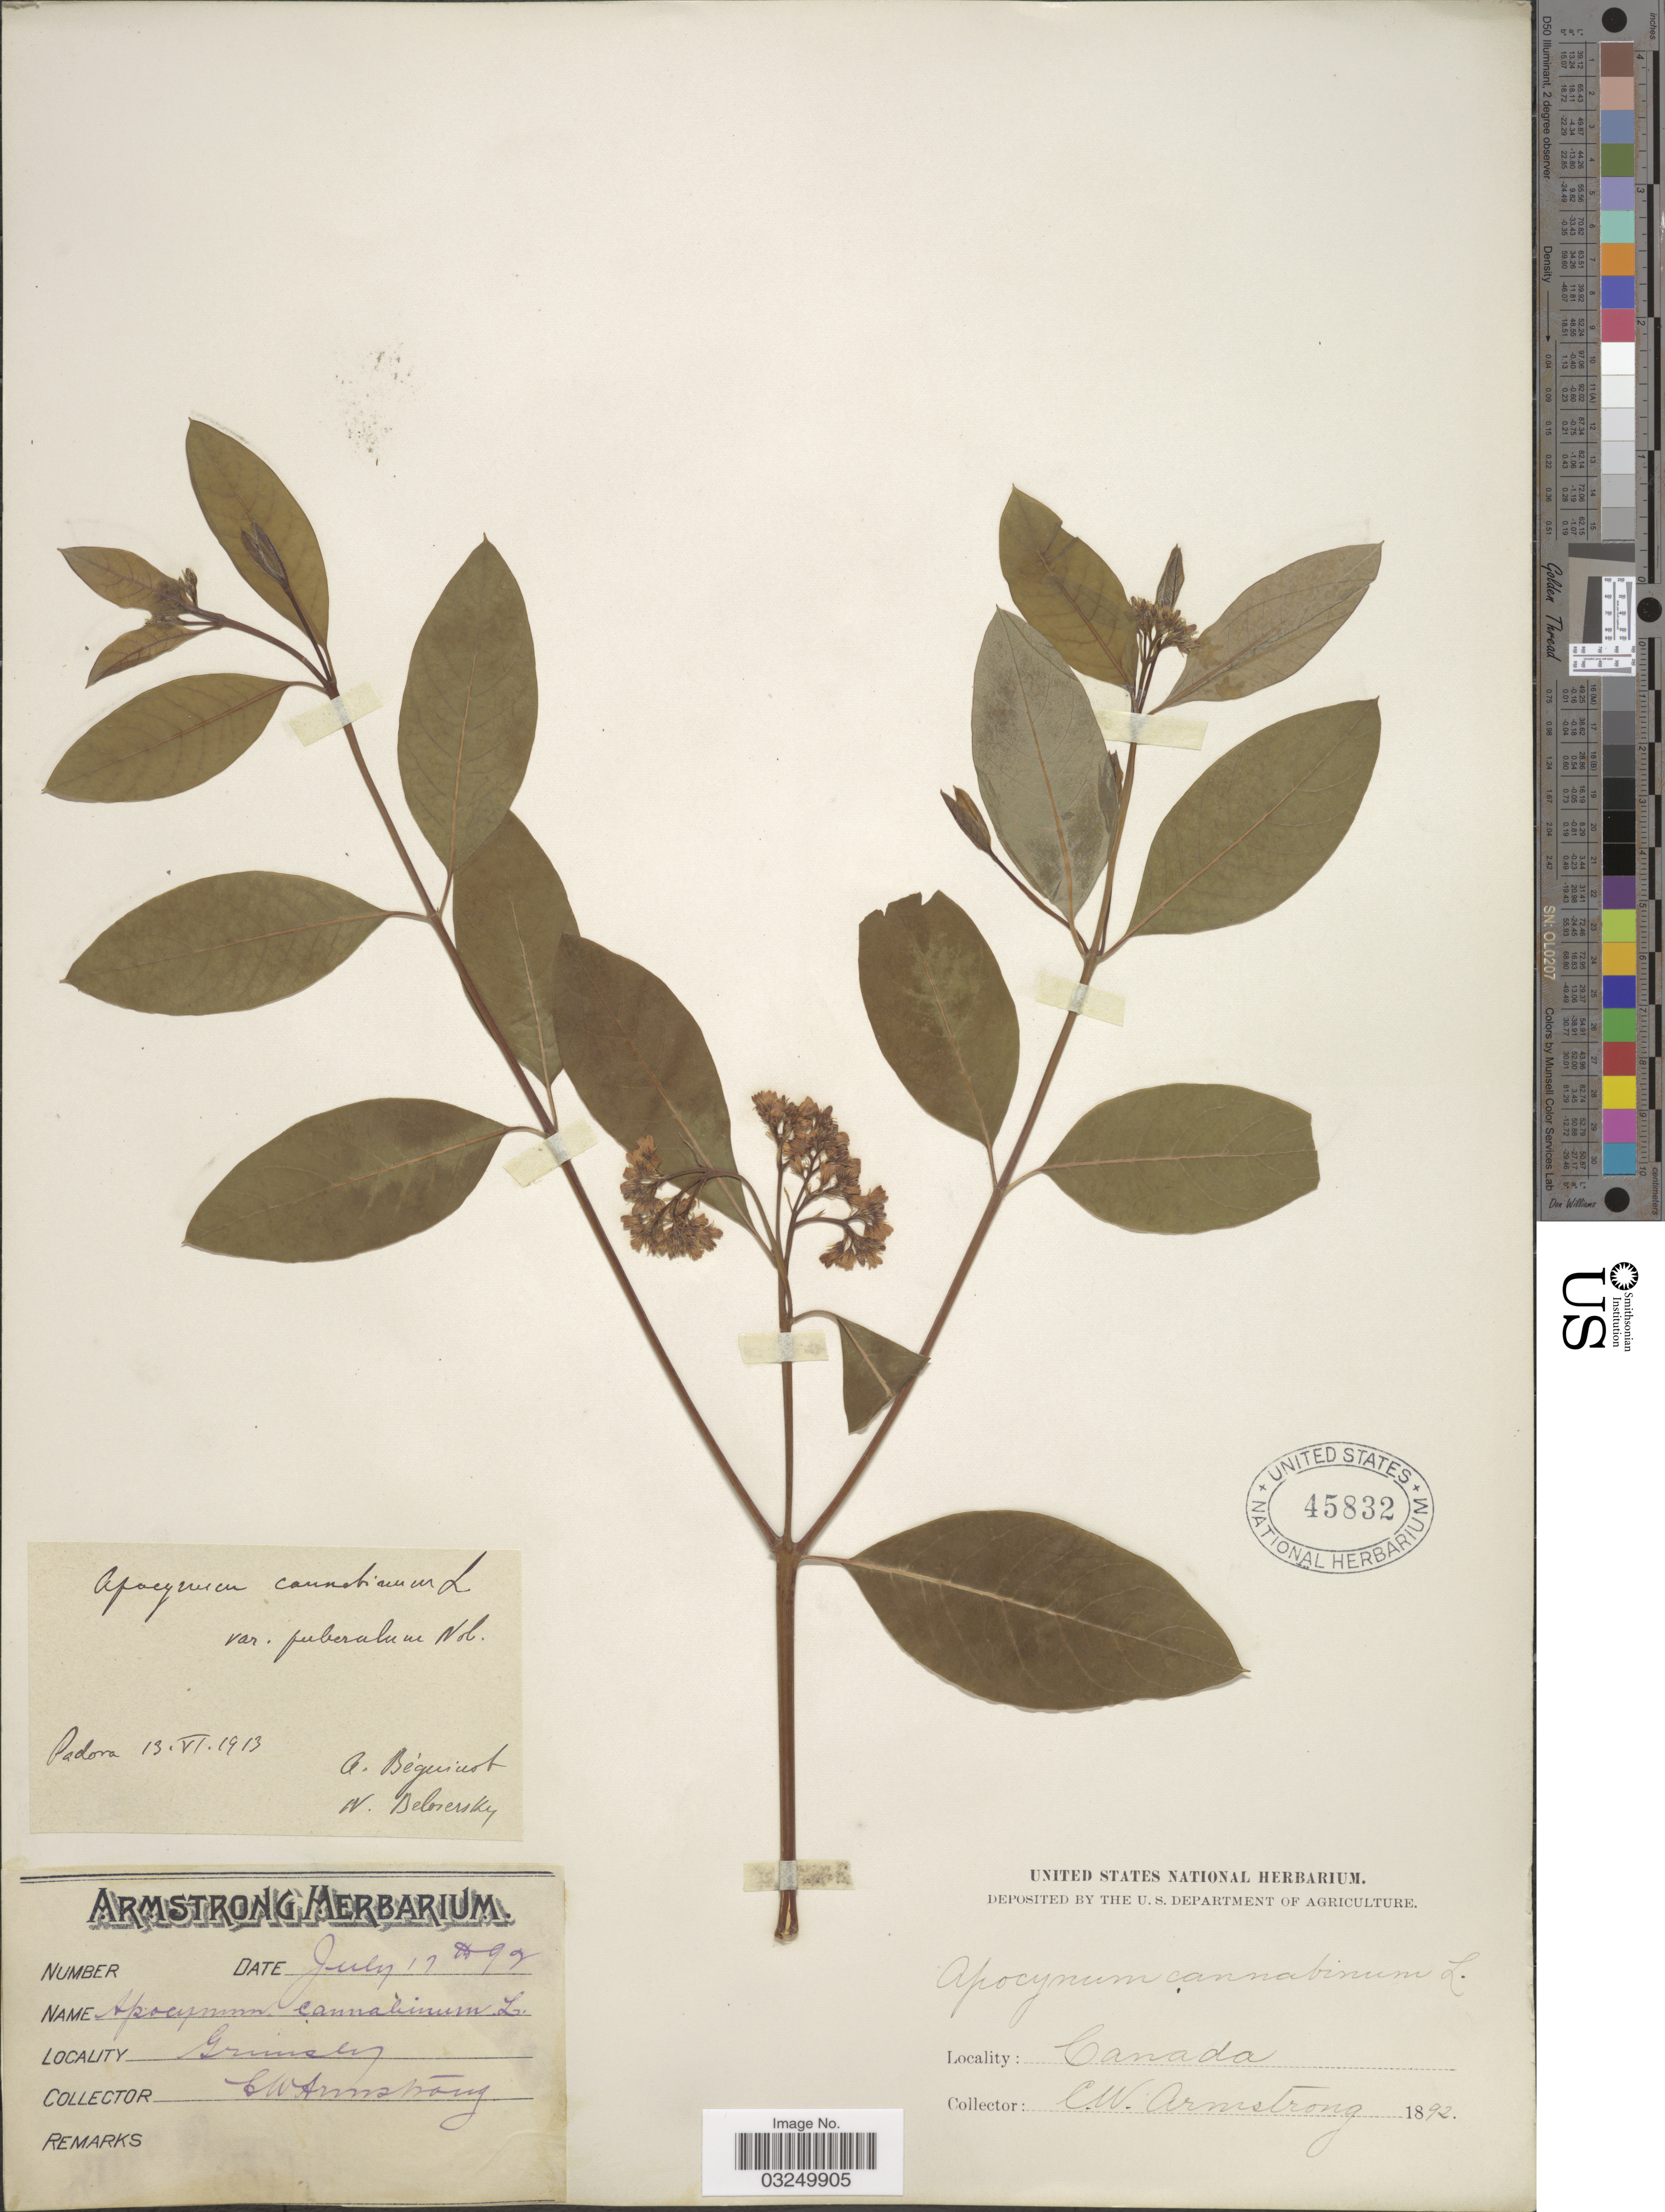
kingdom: Plantae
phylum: Tracheophyta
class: Magnoliopsida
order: Gentianales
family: Apocynaceae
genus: Apocynum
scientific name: Apocynum cannabinum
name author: L.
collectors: C. W. Armstrong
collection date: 1892-07-17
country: Canada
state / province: Ontario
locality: Grimsby.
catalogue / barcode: US 45832